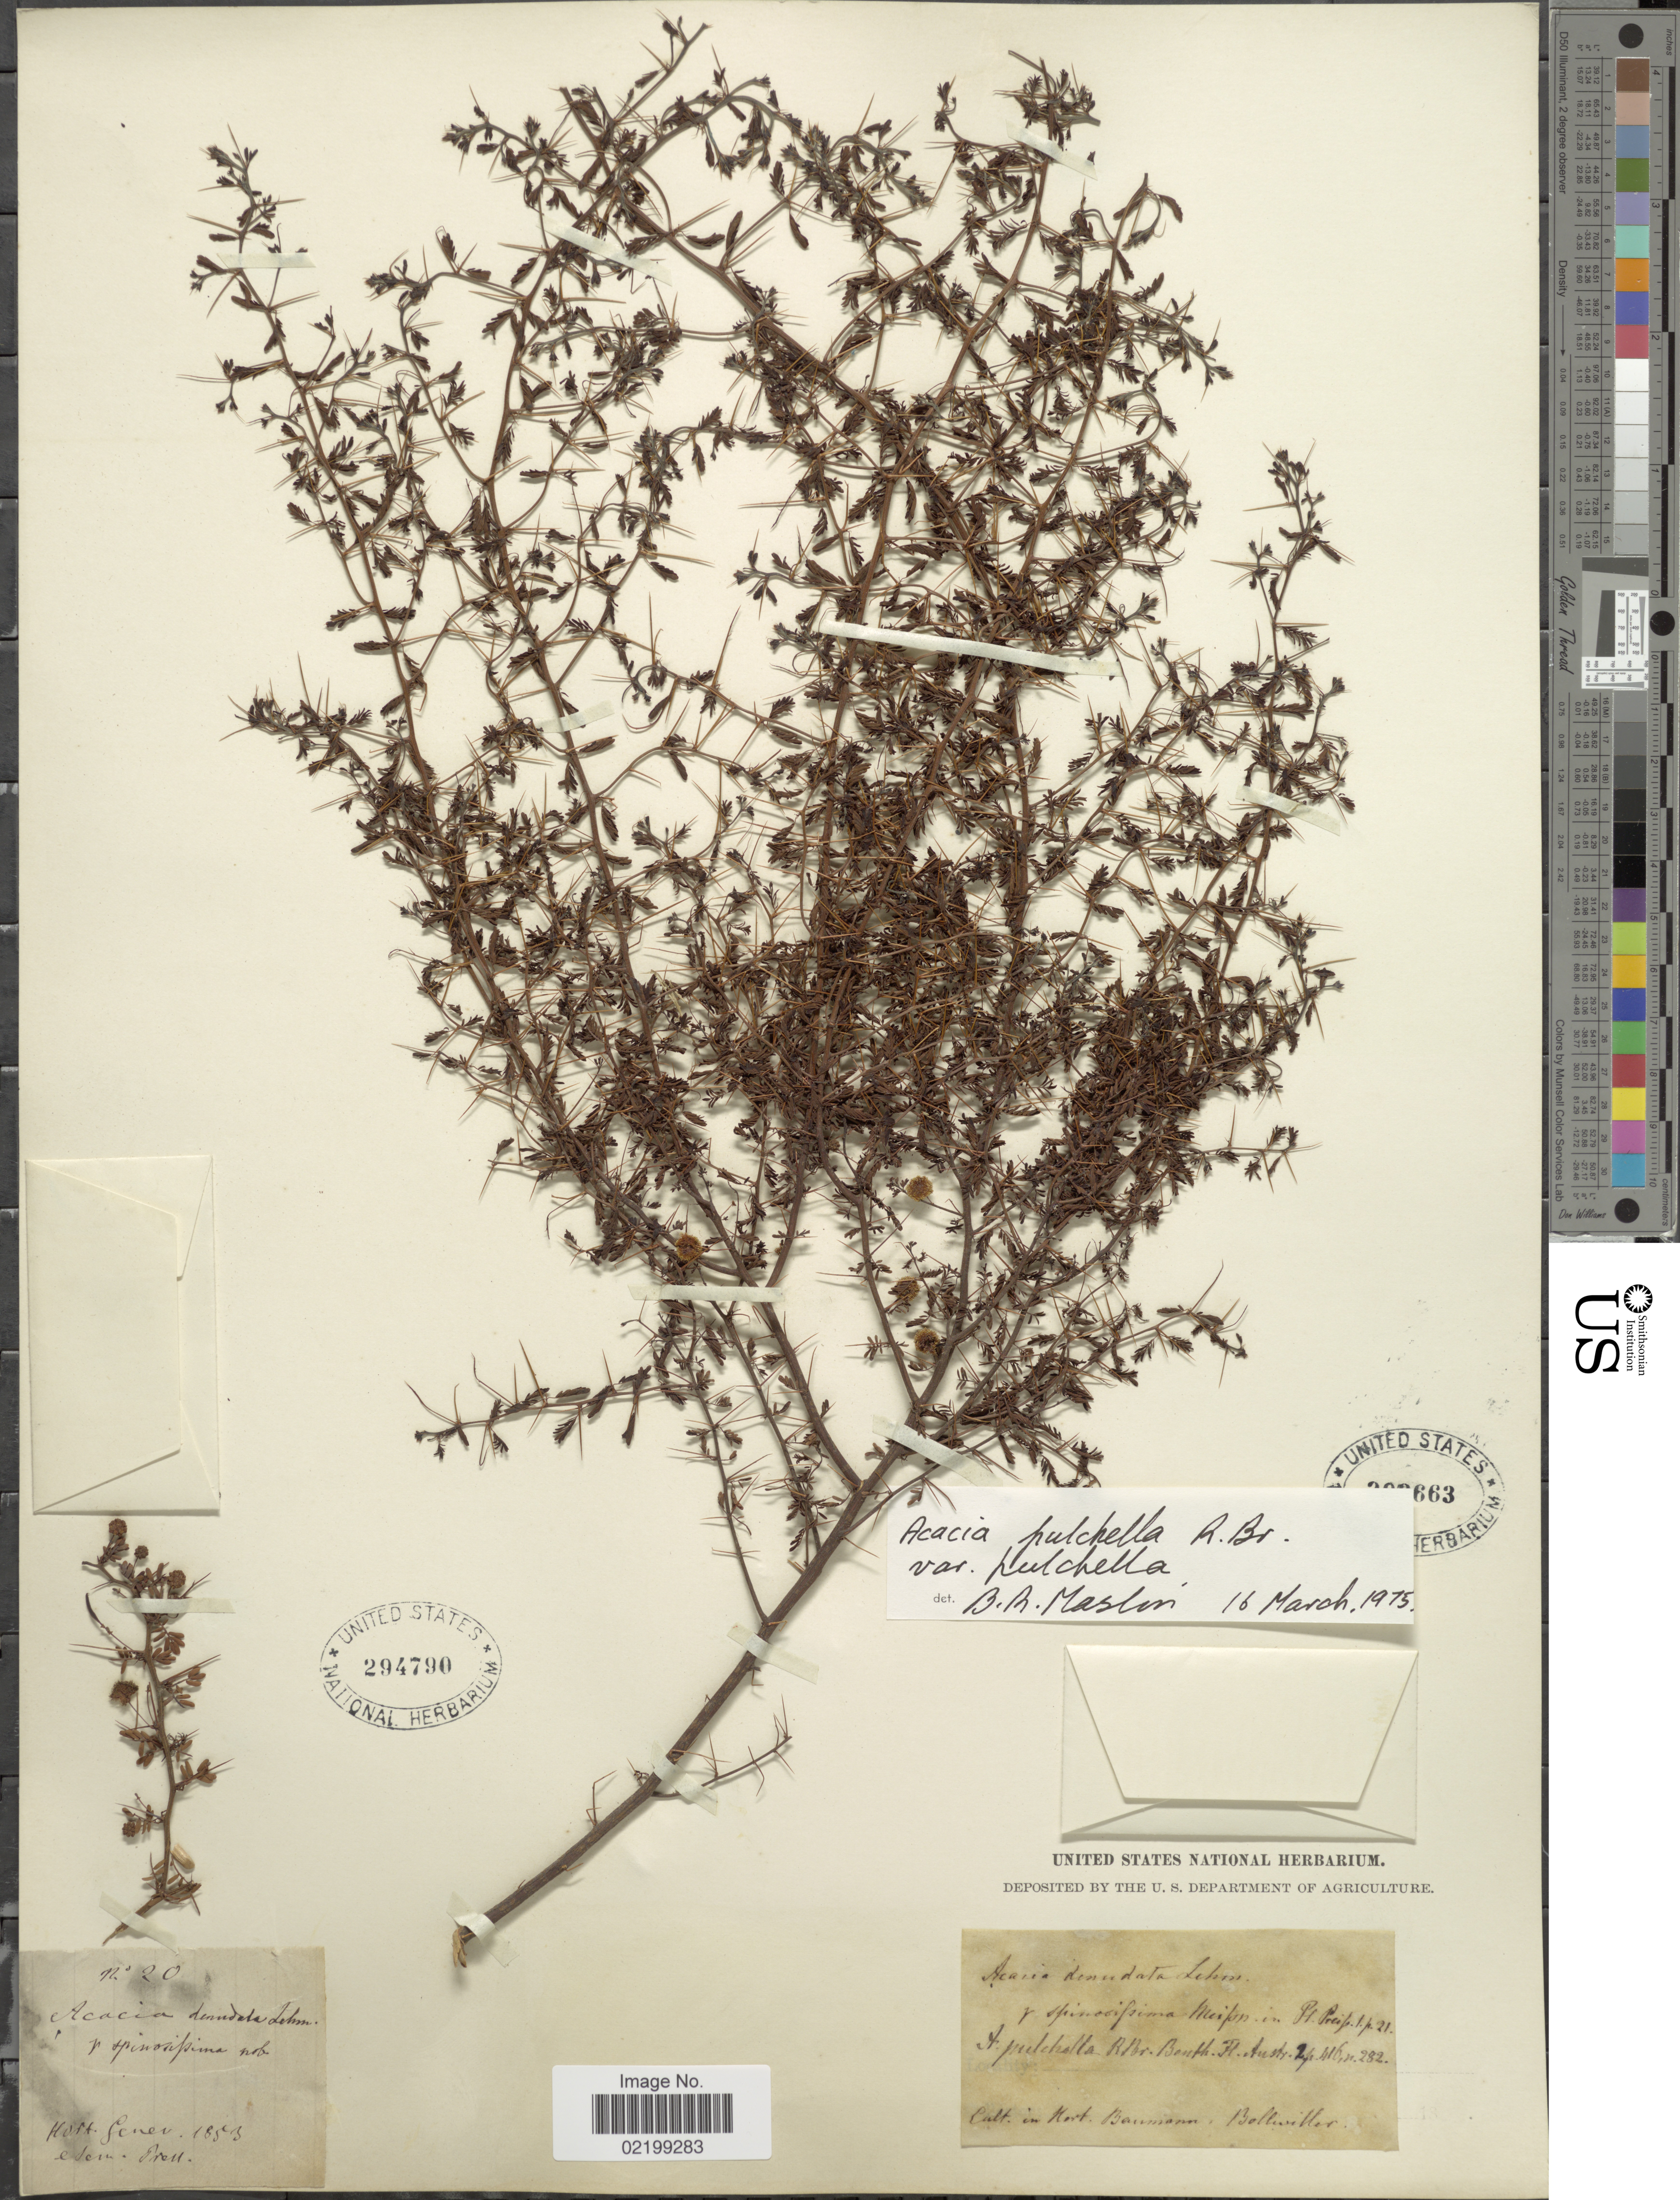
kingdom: Plantae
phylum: Tracheophyta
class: Magnoliopsida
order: Fabales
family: Fabaceae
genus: Acacia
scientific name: Acacia pulchella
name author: R. Br.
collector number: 20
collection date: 1853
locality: Hort Genev [interpreted]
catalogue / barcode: US 294790-2